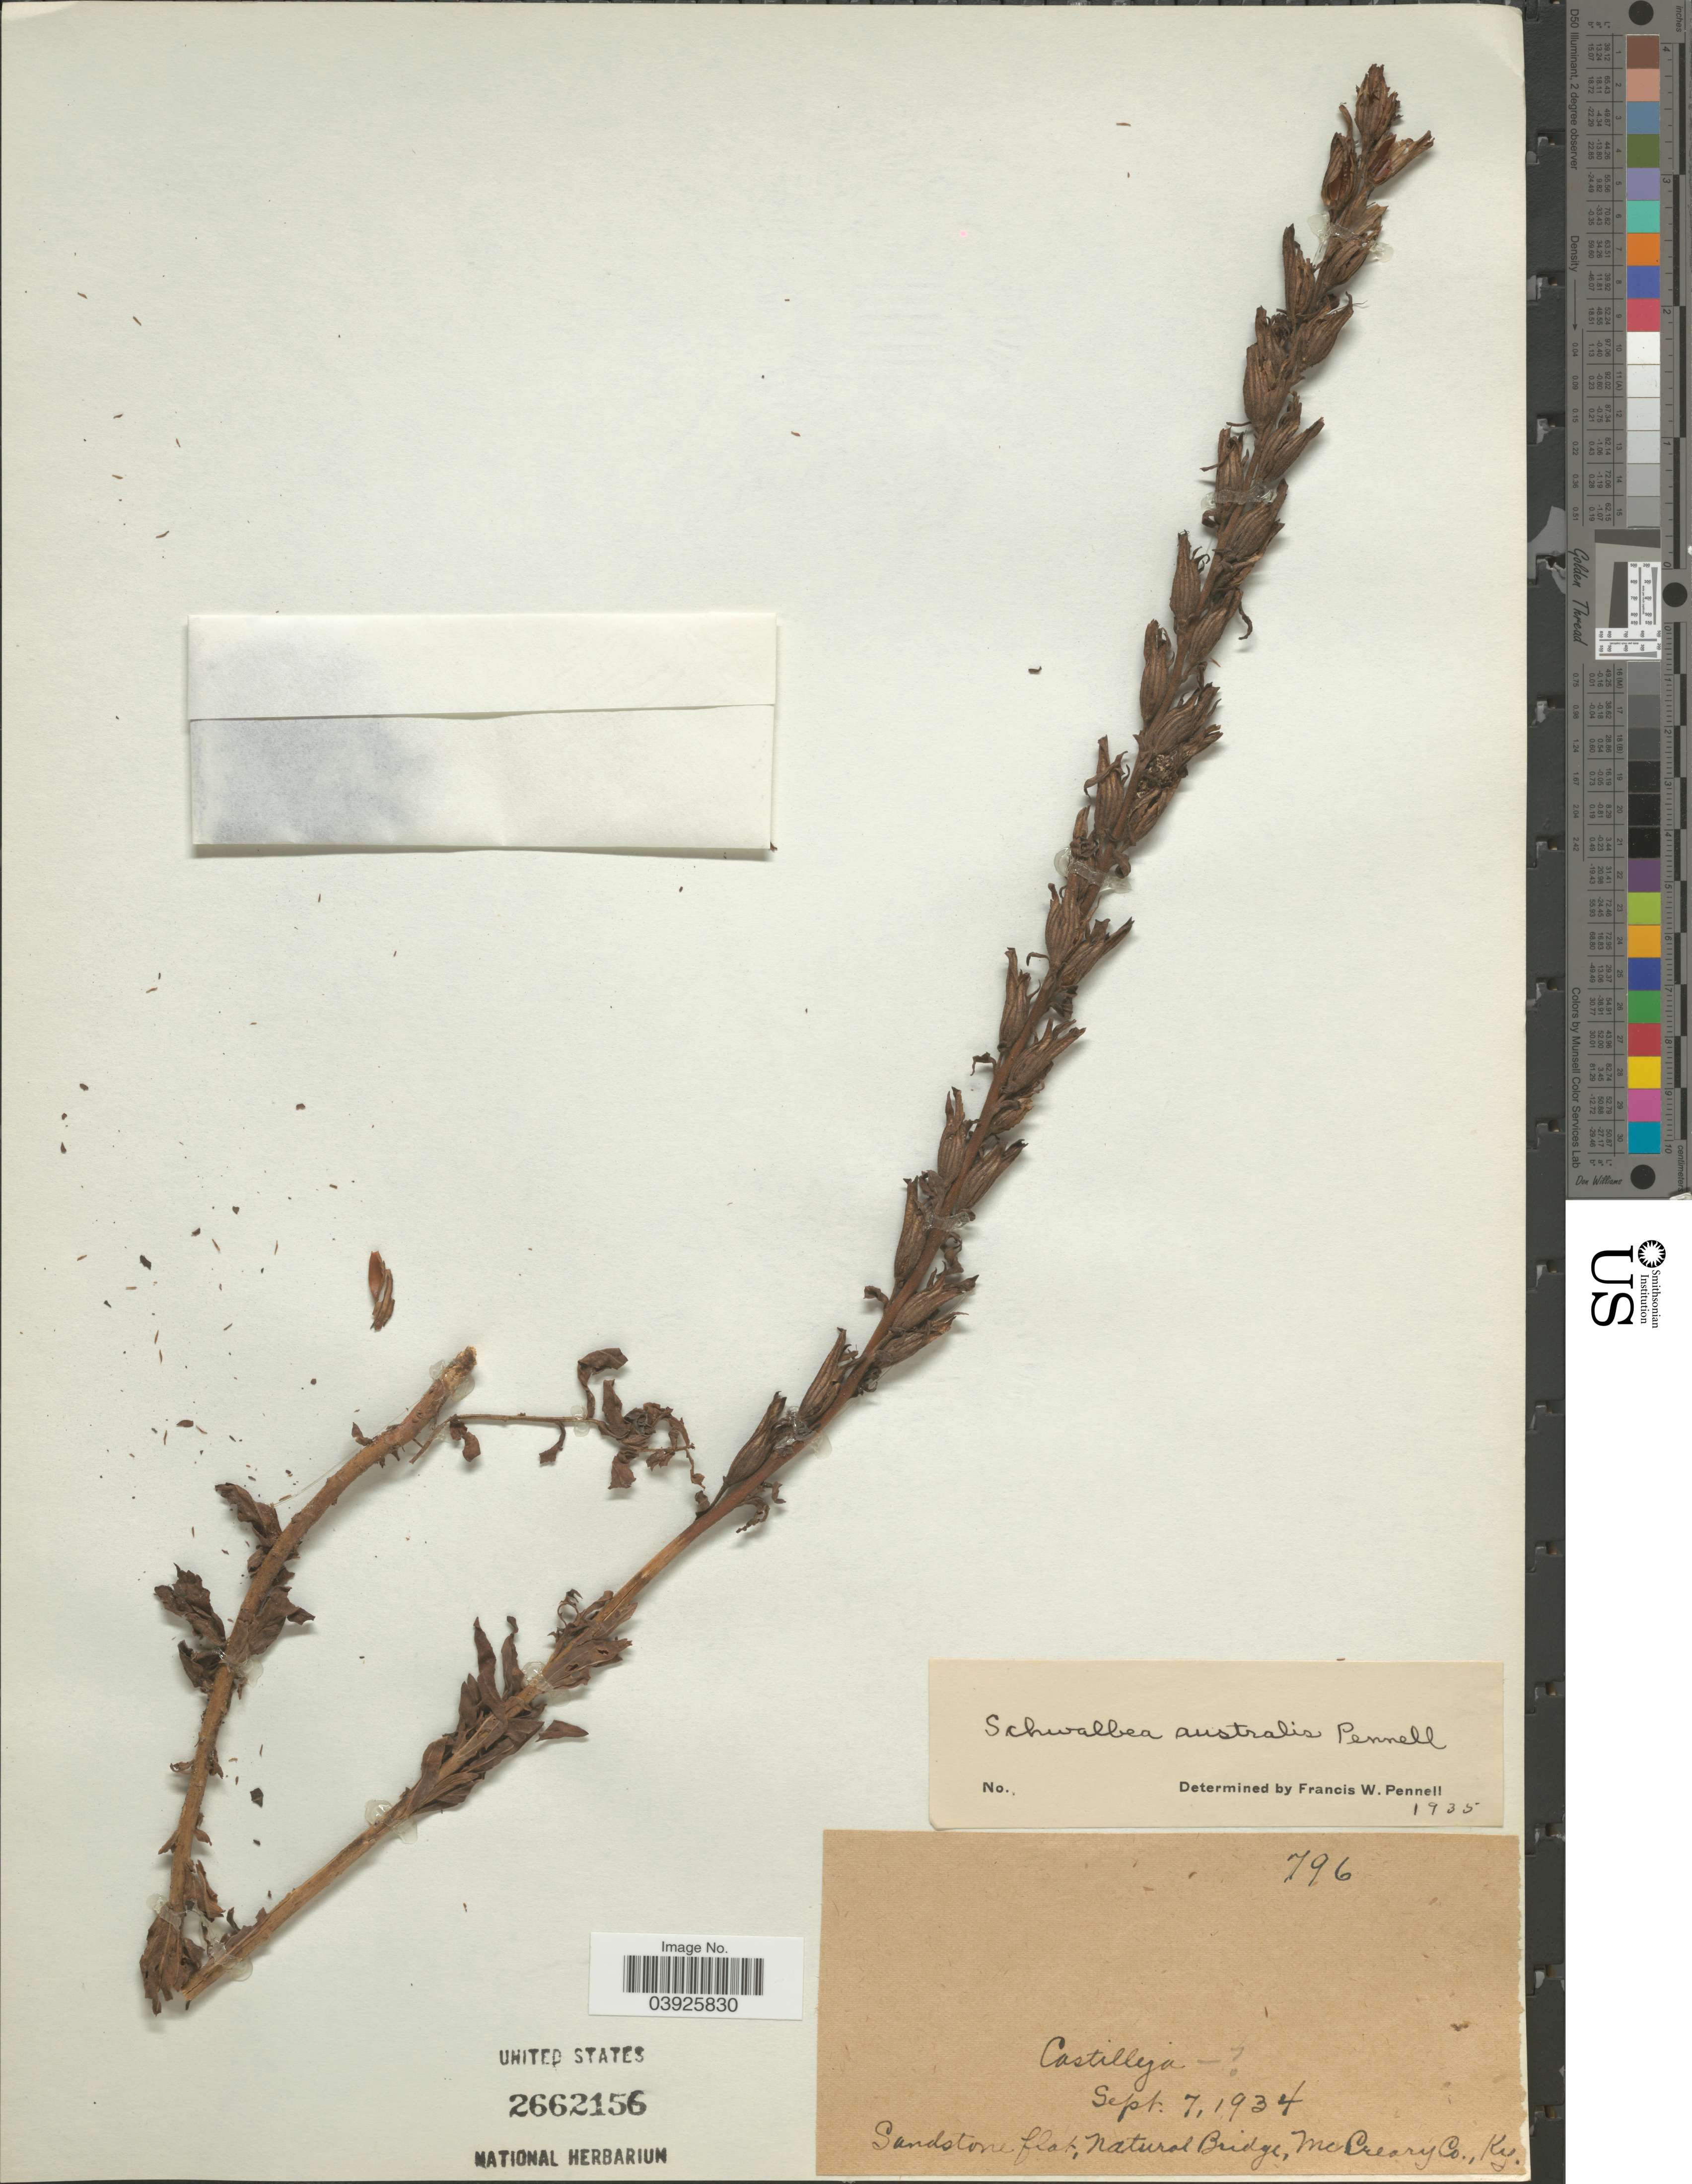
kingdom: Plantae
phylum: Tracheophyta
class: Magnoliopsida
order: Lamiales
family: Orobanchaceae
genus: Schwalbea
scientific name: Schwalbea australis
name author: Pennell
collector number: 796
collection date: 1934-09-07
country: United States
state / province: Kentucky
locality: Sandstone flat, Natural Bridge, McCreary Co.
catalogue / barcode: US 2662156